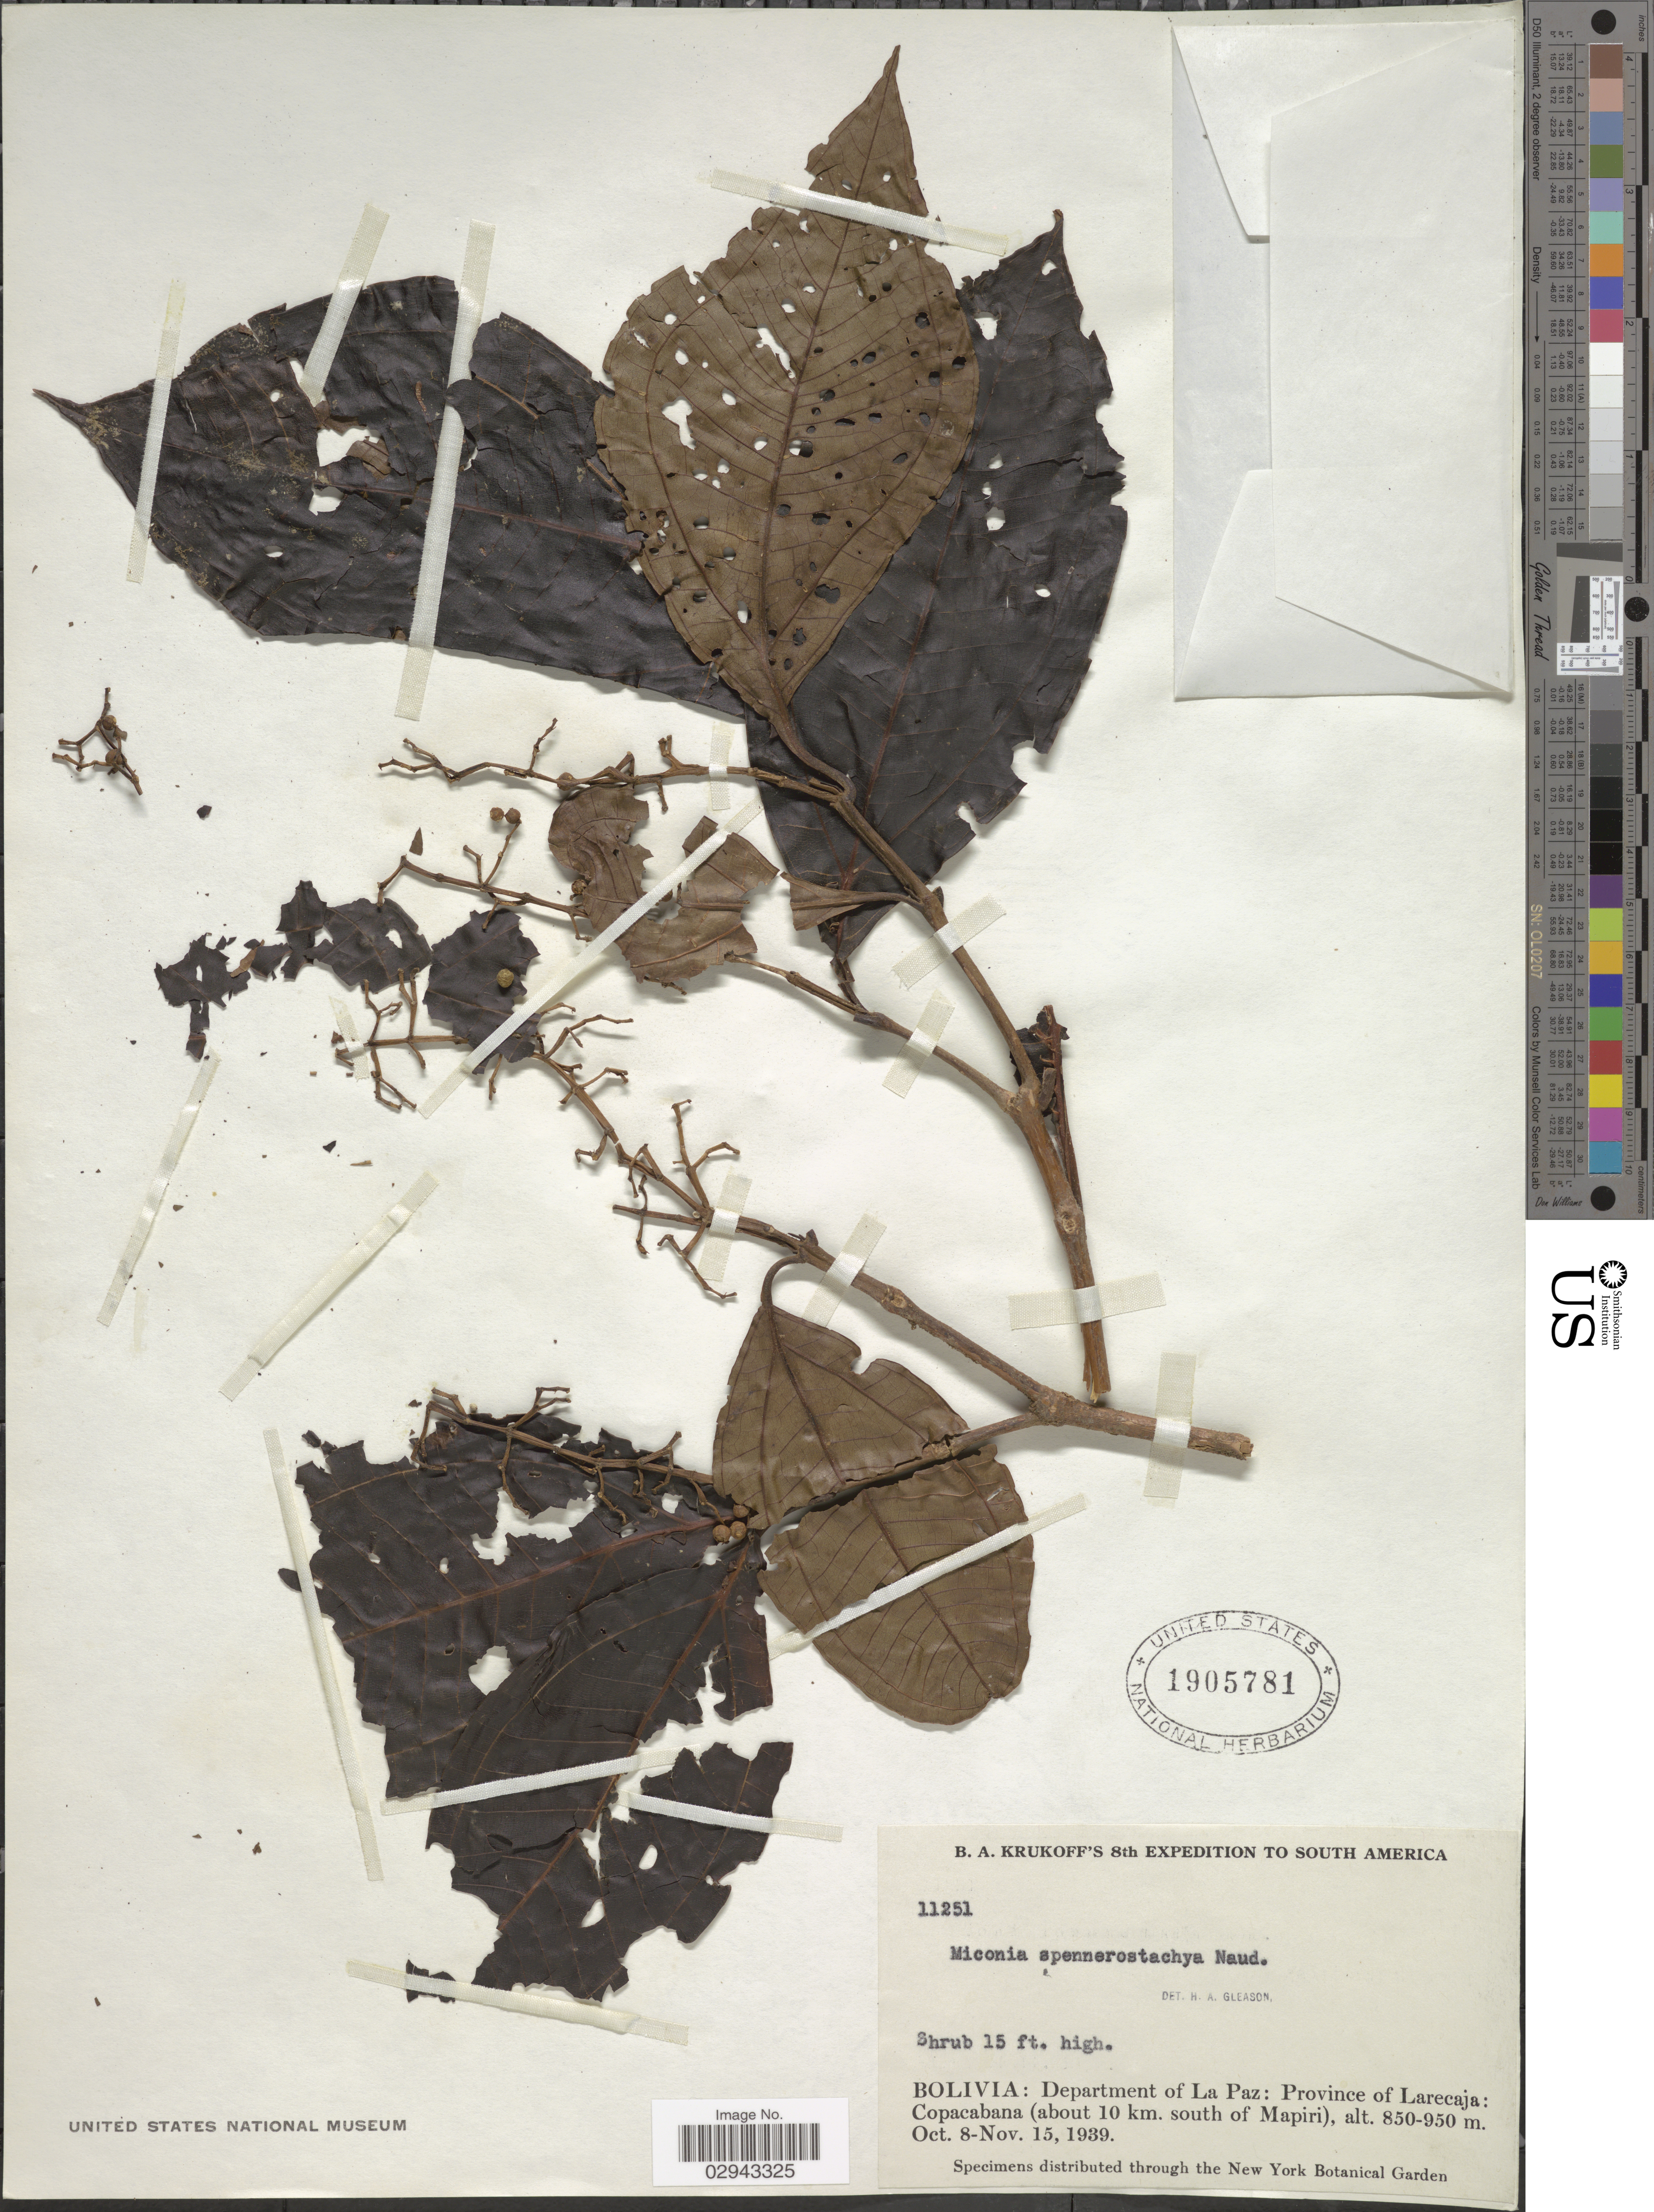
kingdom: Plantae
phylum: Tracheophyta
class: Magnoliopsida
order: Myrtales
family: Melastomataceae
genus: Miconia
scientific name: Miconia spennerostachya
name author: Naudin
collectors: B. A. Krukoff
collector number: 11251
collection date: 1939-10-08/1939-11-15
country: Bolivia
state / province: La Paz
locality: Department of La Paz: Province of Larecaja: Copacabana (about 10 km. south of Mapiri).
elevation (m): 850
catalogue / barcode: US 1905781